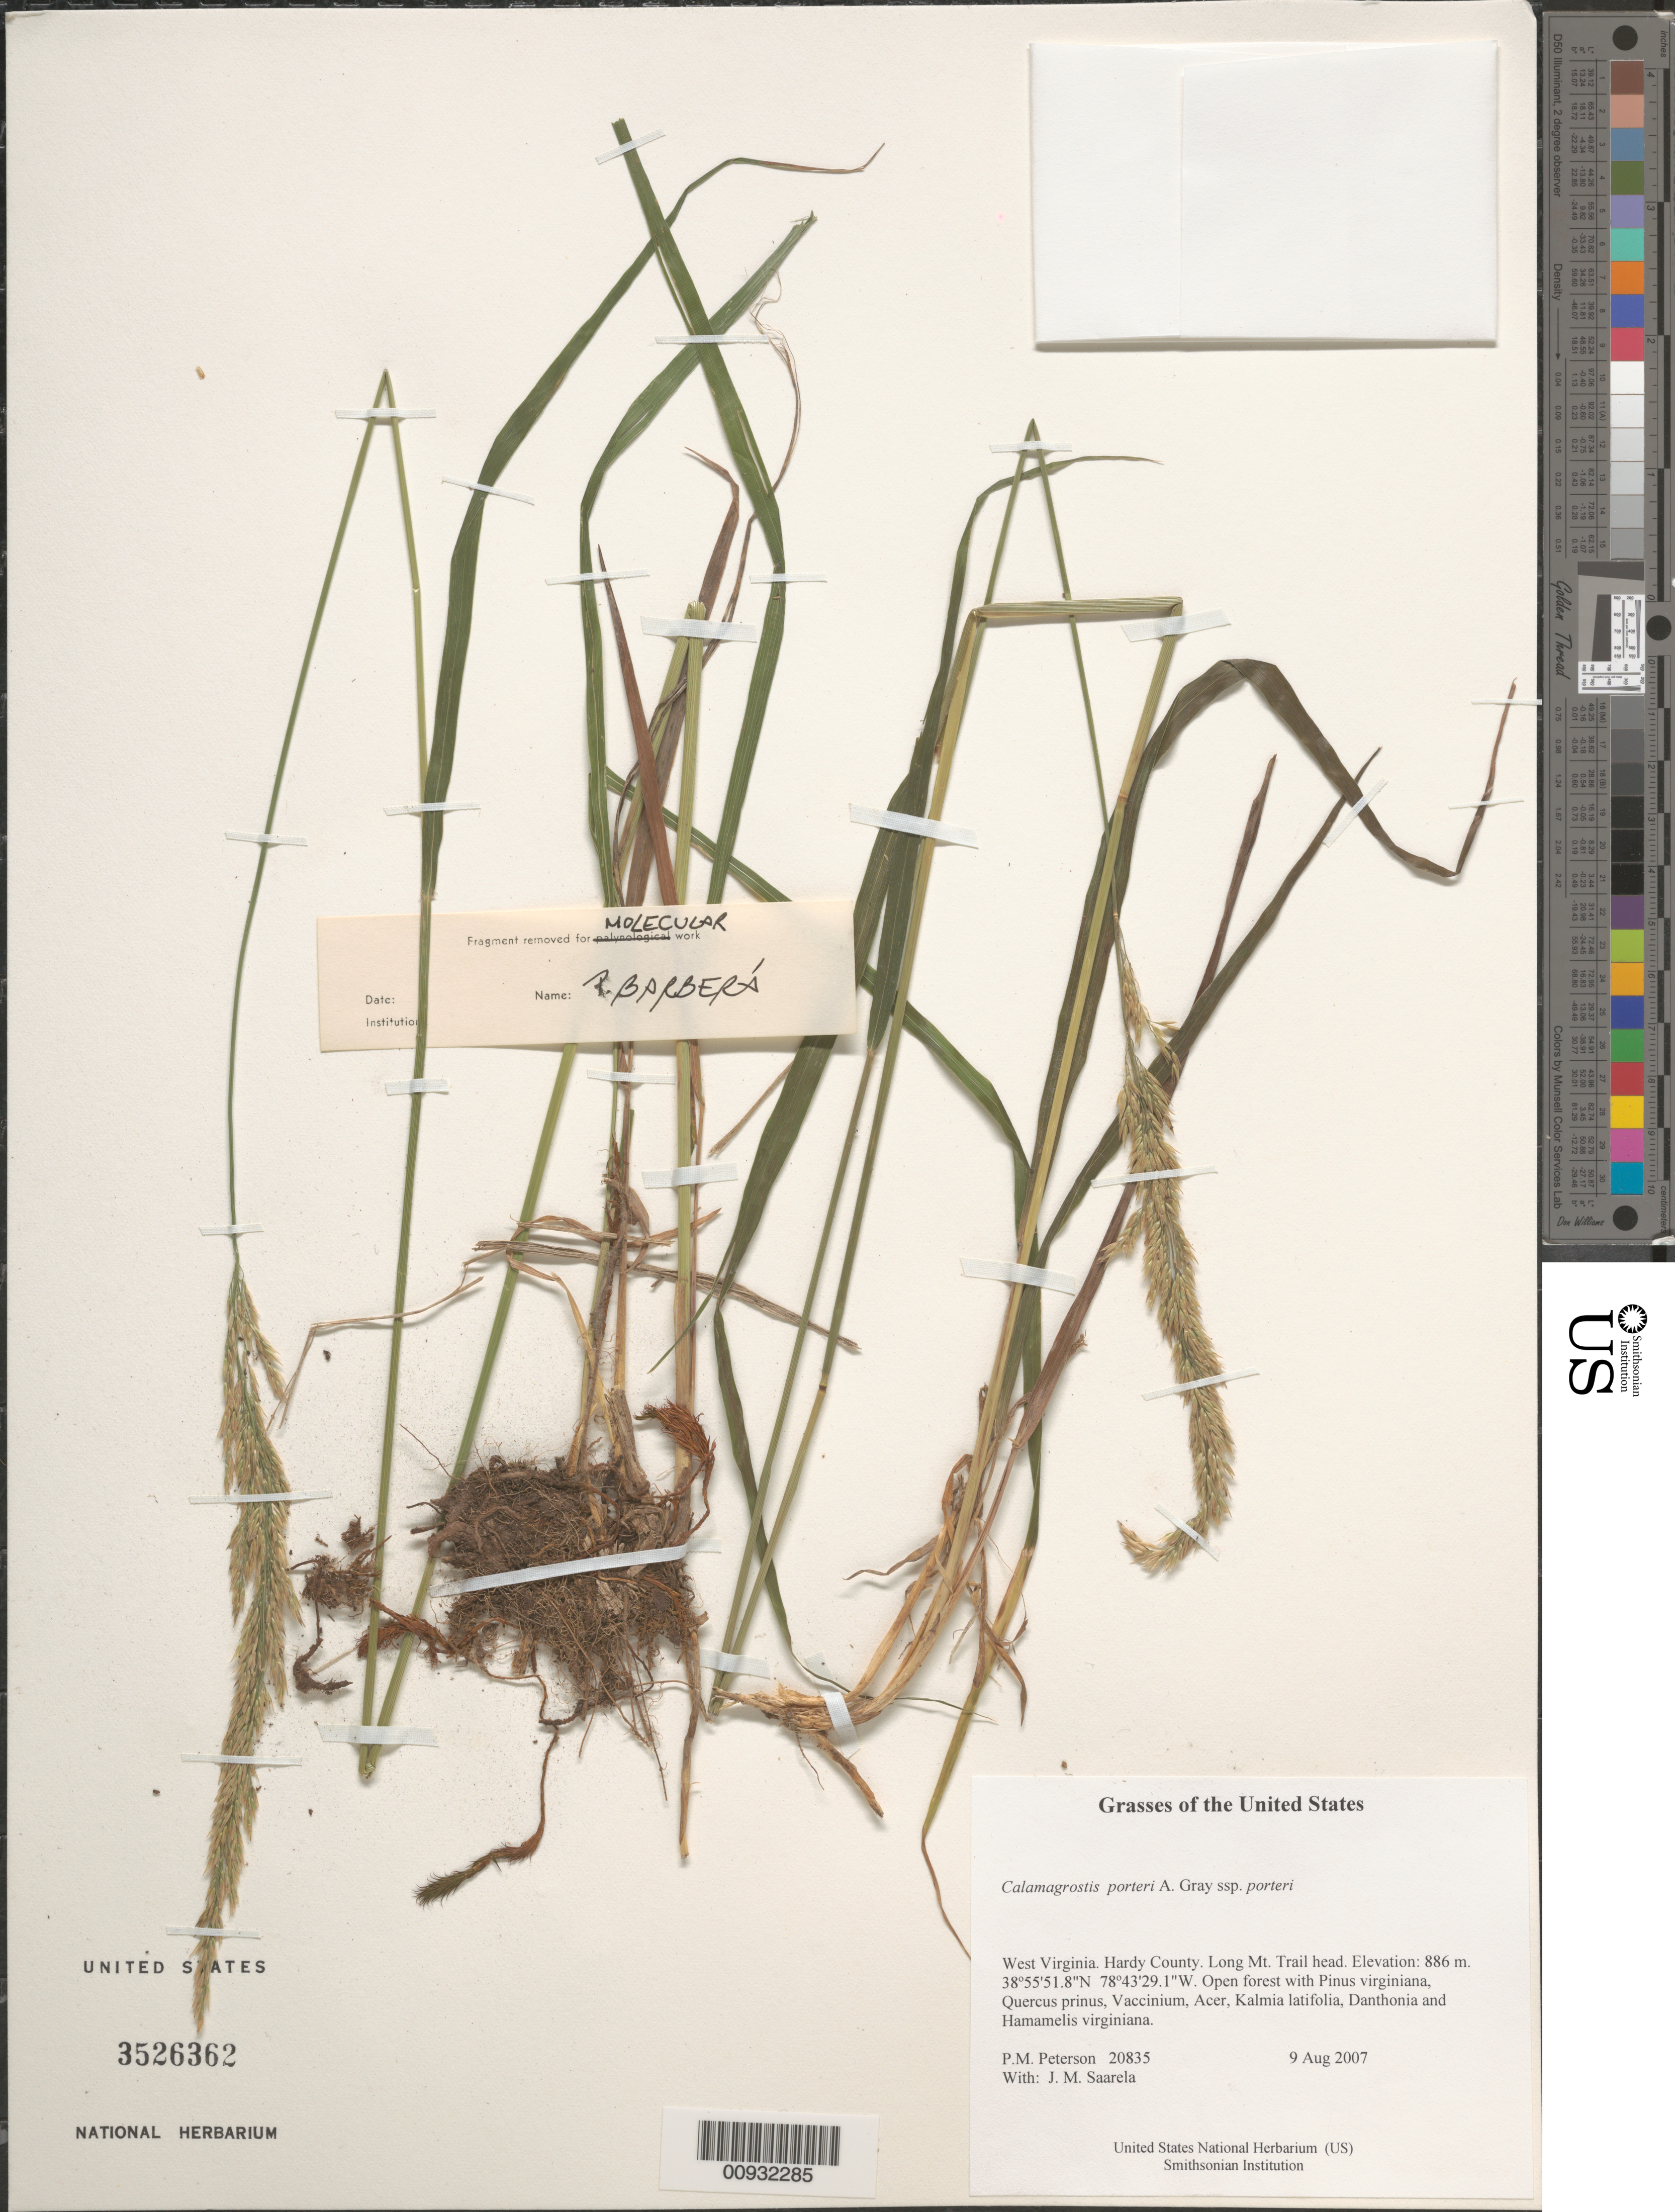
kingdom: Plantae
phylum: Tracheophyta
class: Liliopsida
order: Poales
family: Poaceae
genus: Calamagrostis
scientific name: Calamagrostis porteri subsp. porteri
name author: A. Gray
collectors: P. M. Peterson & J. Saarela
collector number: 20835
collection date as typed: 09 Aug 2007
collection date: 2007-08-09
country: United States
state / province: West Virginia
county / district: Hardy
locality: Long Mt. Trail head.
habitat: Open forest with Pinus virginiana, Quercus prinus, Vaccinium, Acer, Kalmia latifolia, Danthonia and Hamamelis virginiana.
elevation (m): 886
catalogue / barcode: US 3526362